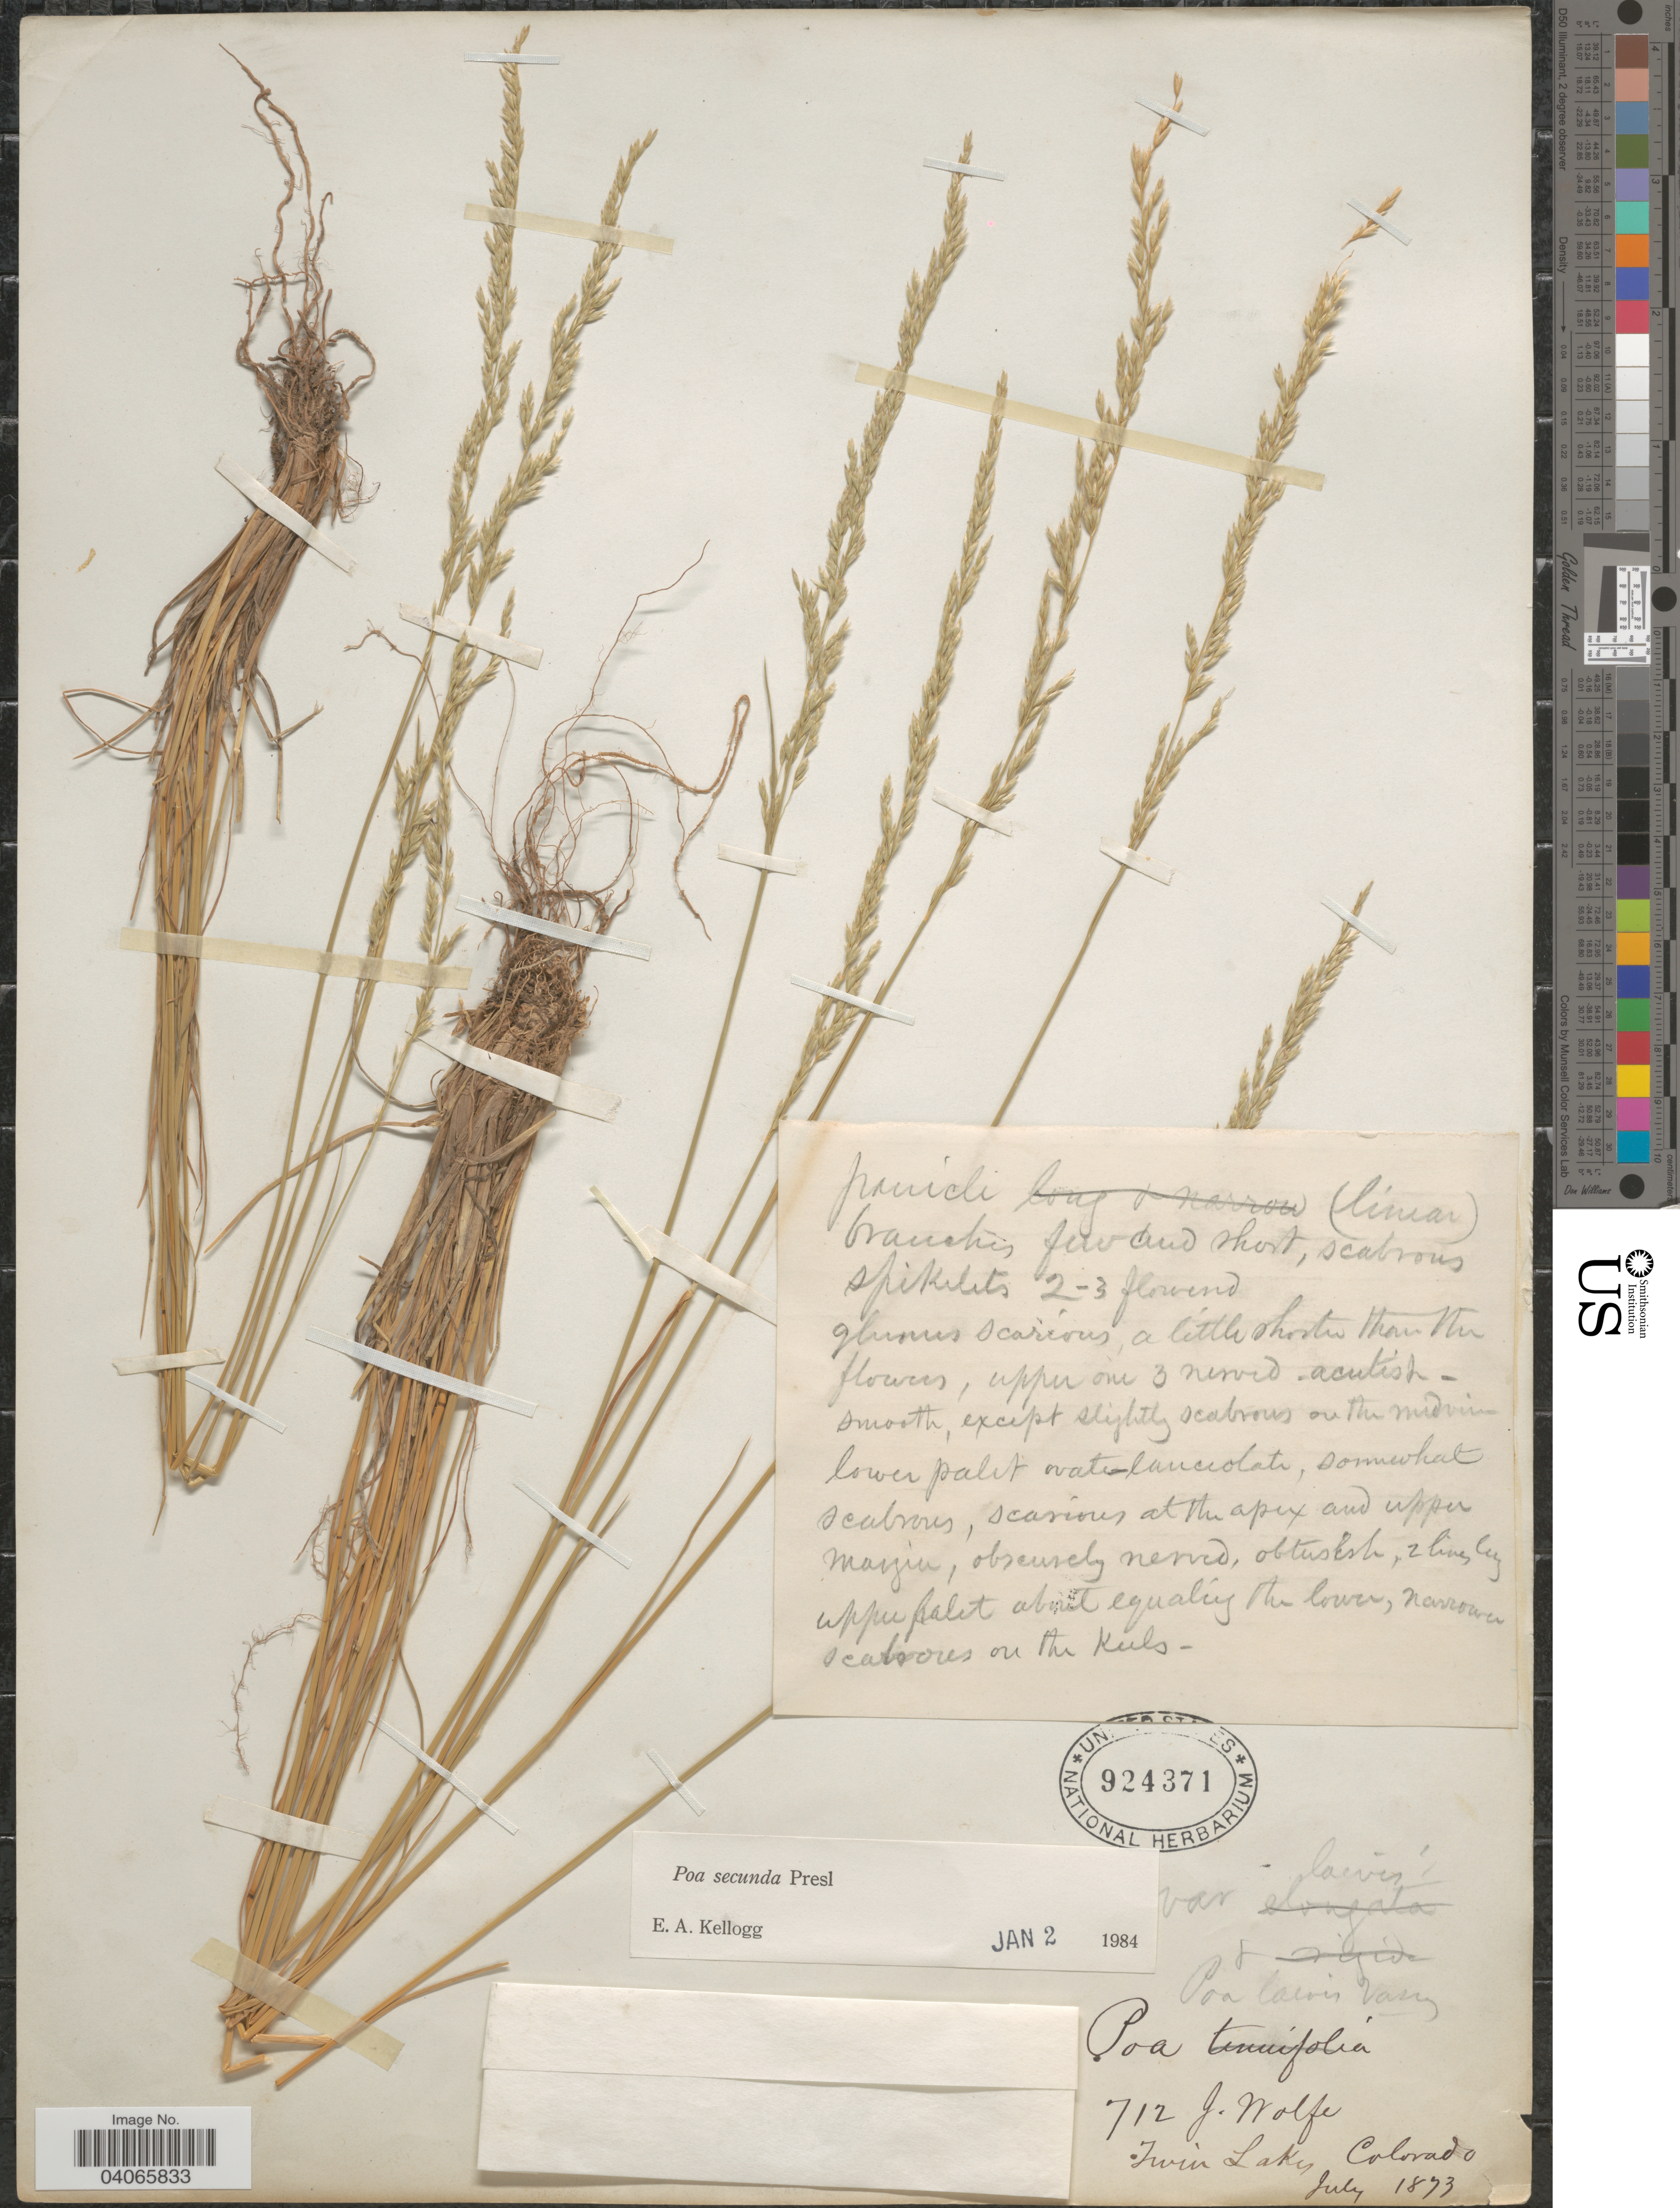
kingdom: Plantae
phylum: Tracheophyta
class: Liliopsida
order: Poales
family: Poaceae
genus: Poa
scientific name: Poa secunda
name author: J. Presl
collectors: J. Wolfe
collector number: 712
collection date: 1873-07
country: United States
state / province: Colorado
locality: Twin Lakes.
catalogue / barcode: US 924371